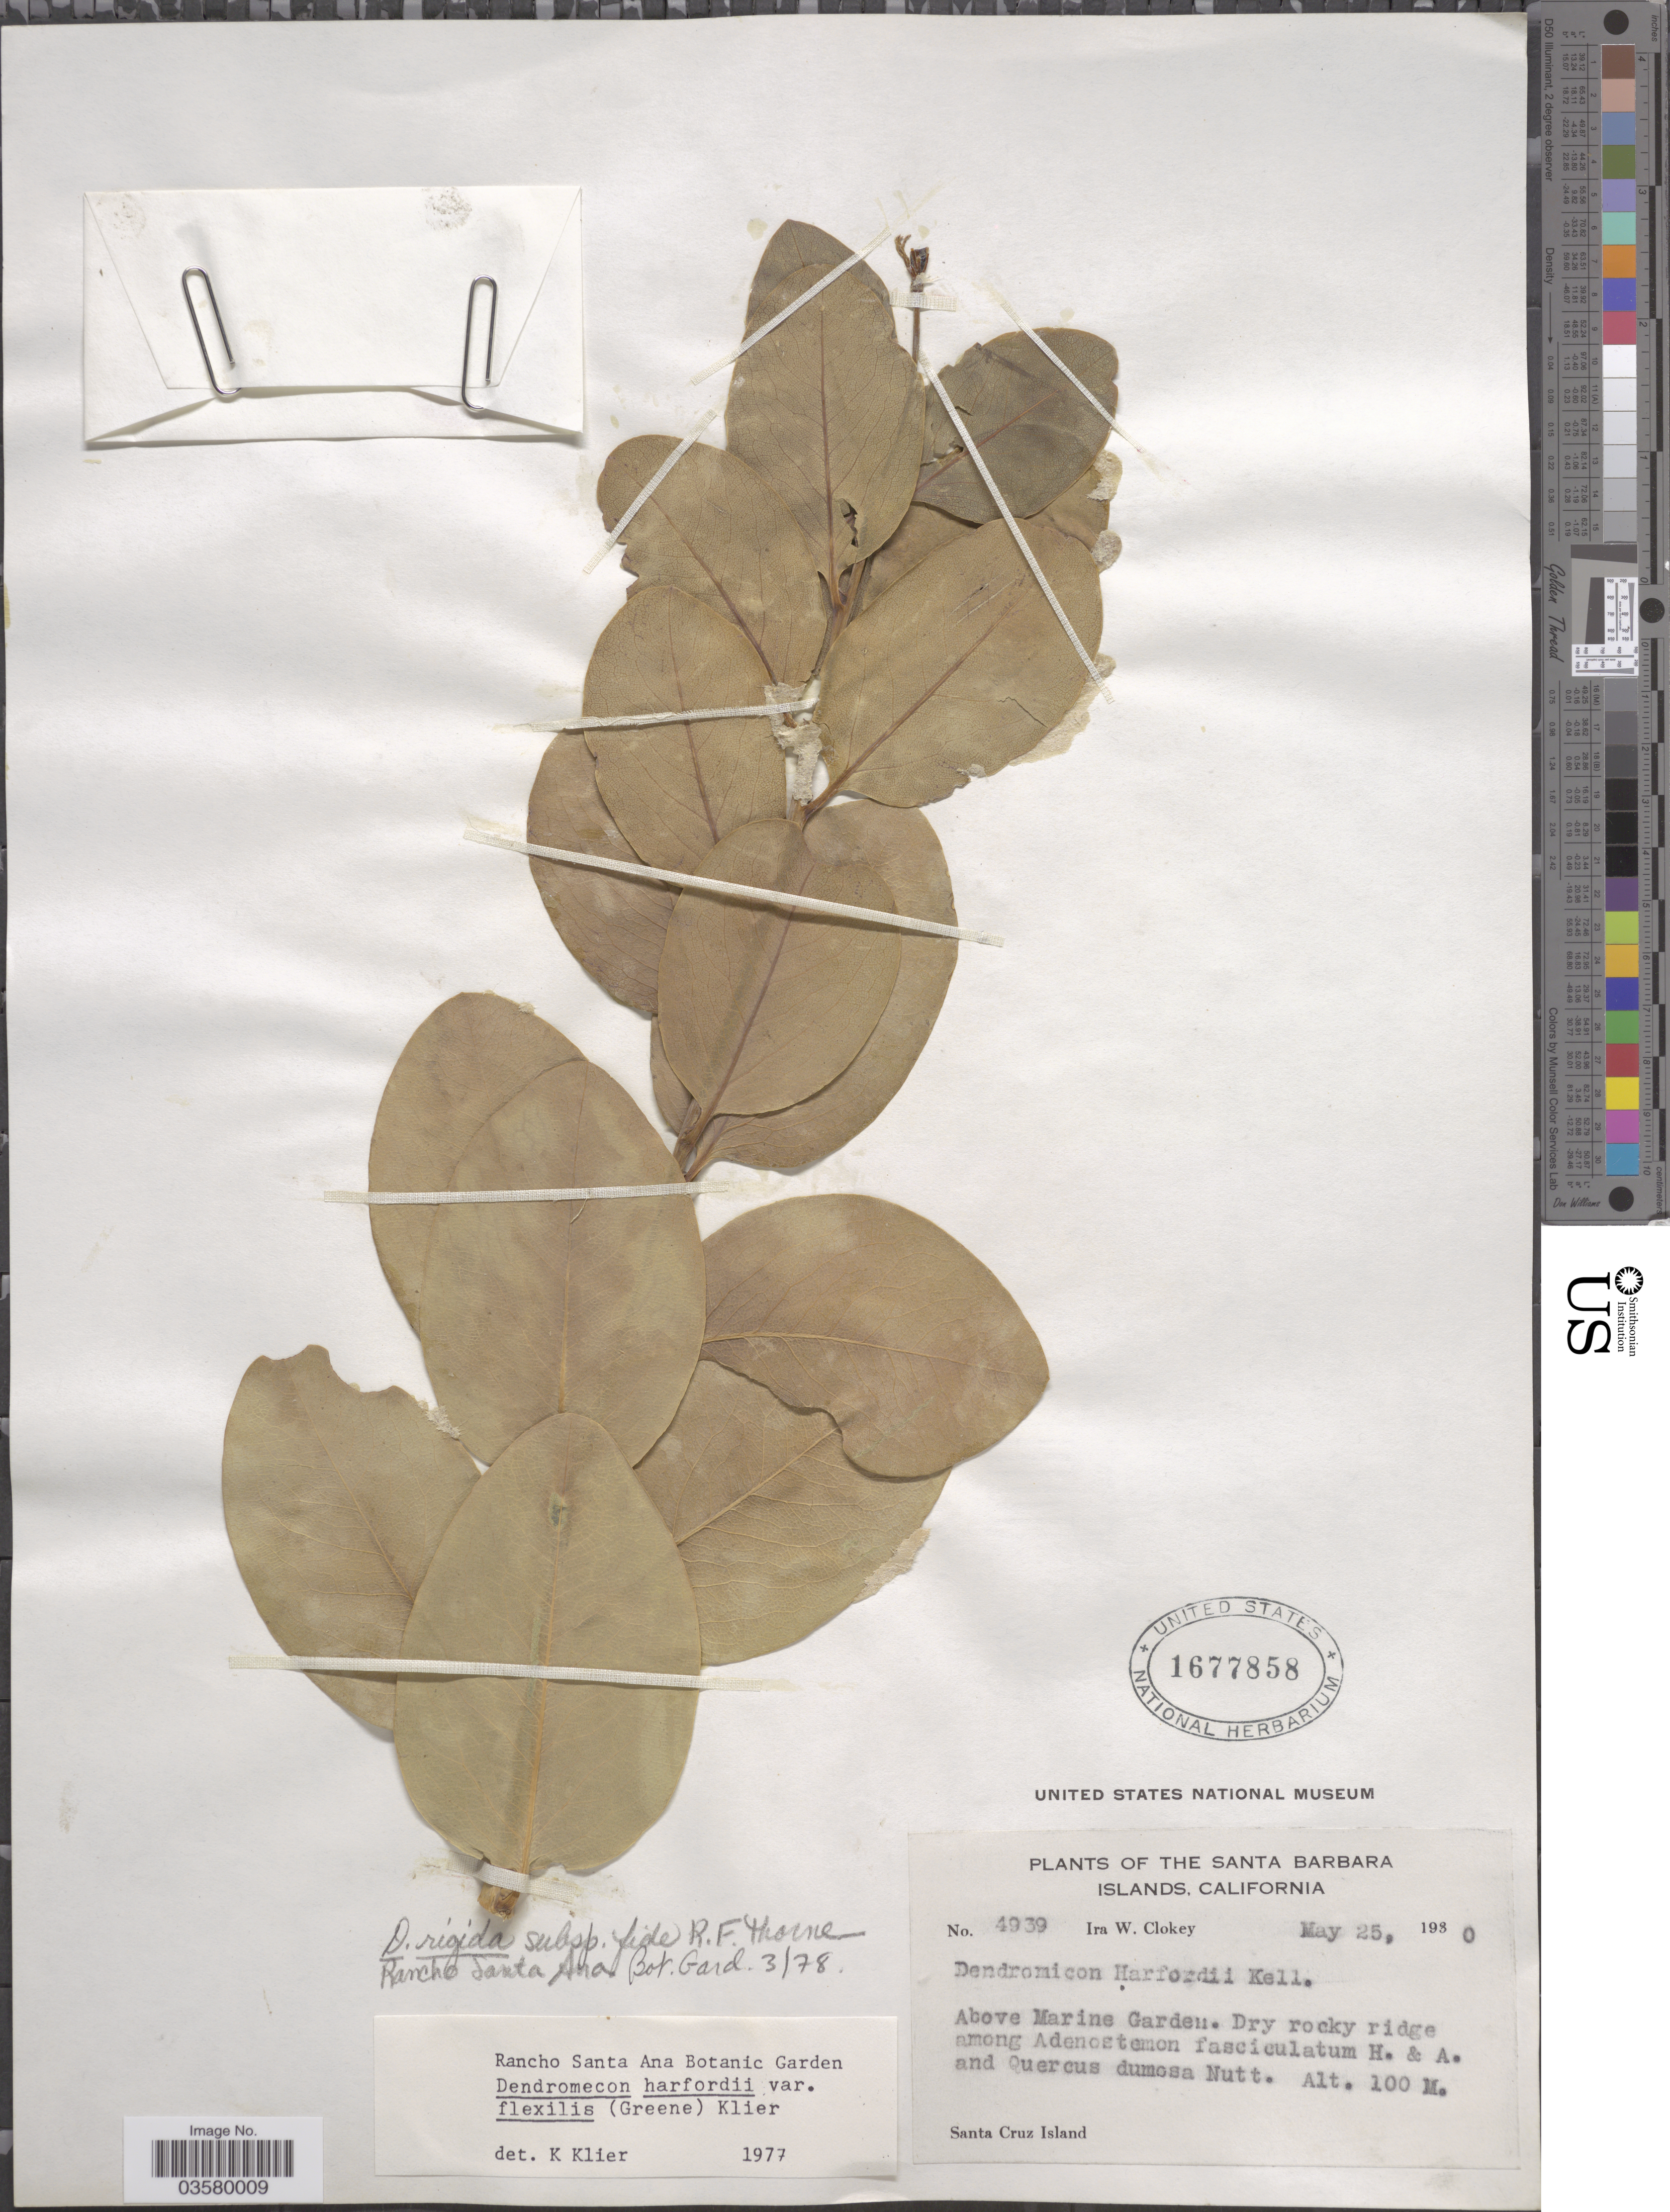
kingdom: Plantae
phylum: Tracheophyta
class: Magnoliopsida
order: Ranunculales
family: Papaveraceae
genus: Dendromecon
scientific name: Dendromecon rigida subsp. harfordii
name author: (Kellog) P.H. Raven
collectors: I. W. Clokey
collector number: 4939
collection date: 1930-05-25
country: United States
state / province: California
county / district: Santa Barbara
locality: The Santa Barbara Islands. Above Marine Garden. Santa Cruz Island.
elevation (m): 100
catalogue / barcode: US 1677858